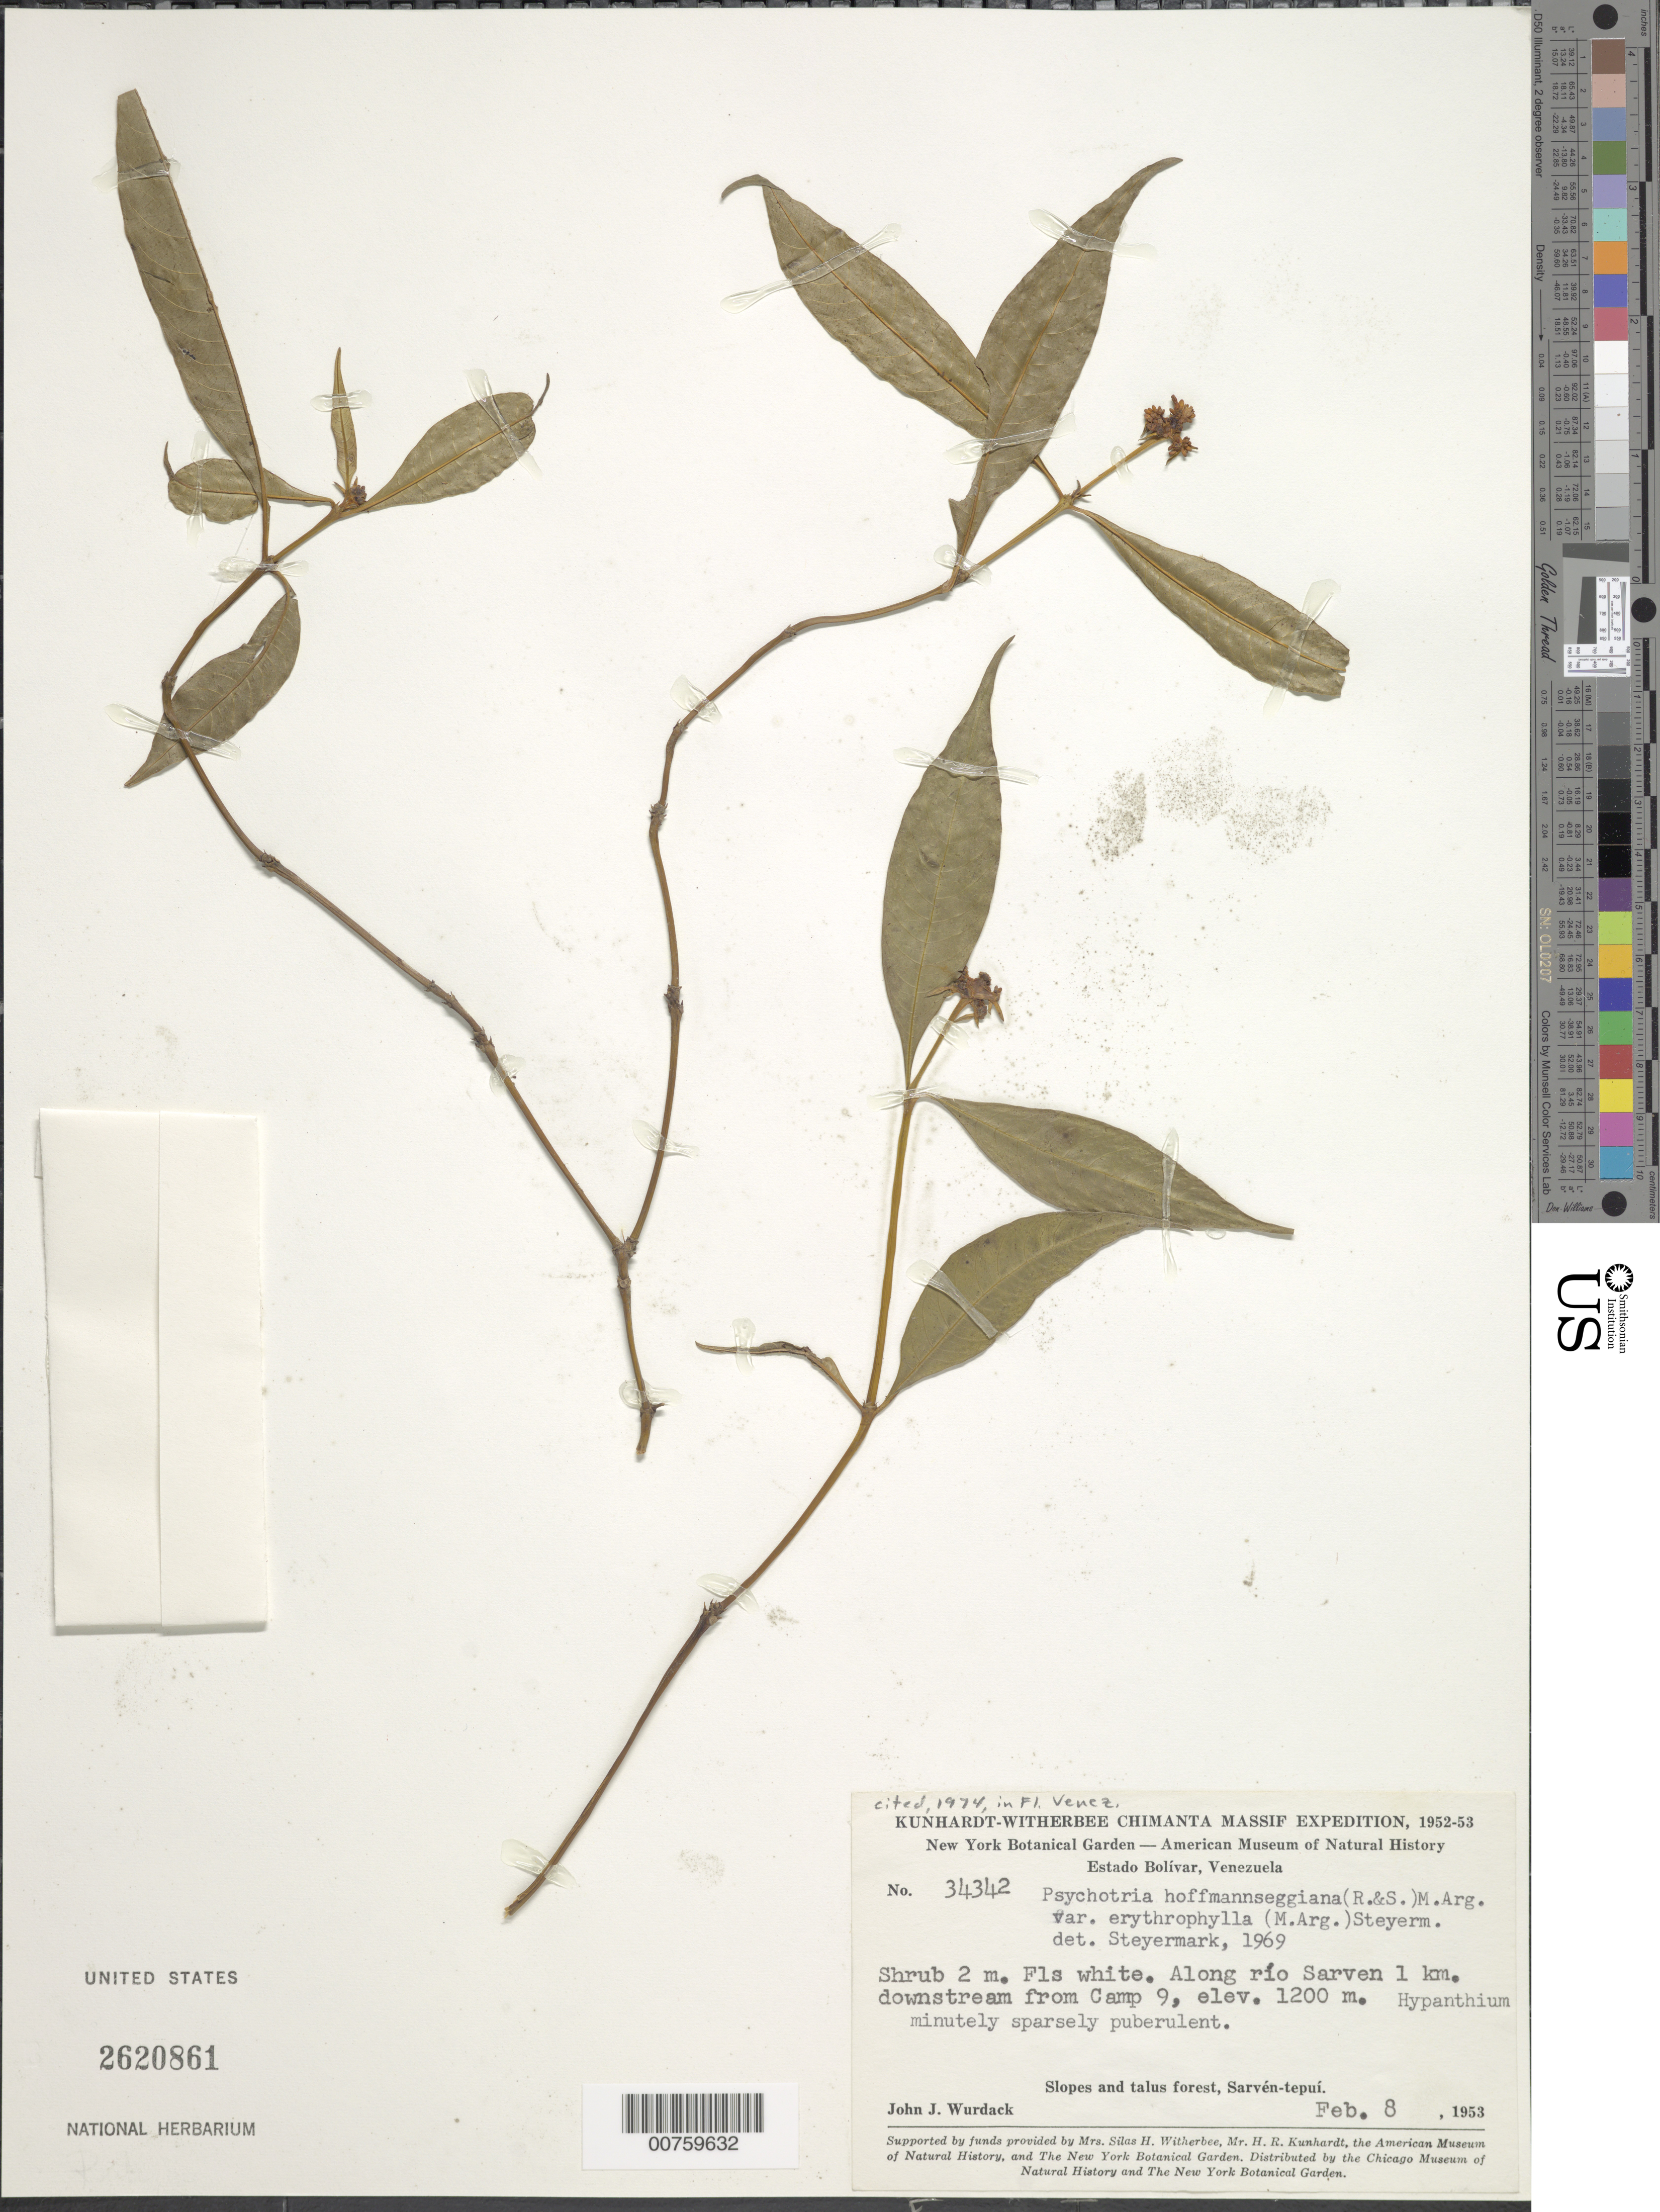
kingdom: Plantae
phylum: Tracheophyta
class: Magnoliopsida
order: Gentianales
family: Rubiaceae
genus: Psychotria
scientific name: Psychotria hoffmannseggiana var. erythrophylla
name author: (Müll. Arg.) Steyerm.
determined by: Steyermark, Julian A., (VEN)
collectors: J. J. Wurdack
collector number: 34342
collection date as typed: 8-Feb-53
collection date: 1953-02-08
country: Venezuela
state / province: Bolívar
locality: Río Sarrén, downstream for 1 km from camp 9, Sarven-Tepuí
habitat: Slopes and talus forest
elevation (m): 1200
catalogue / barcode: US 2620861